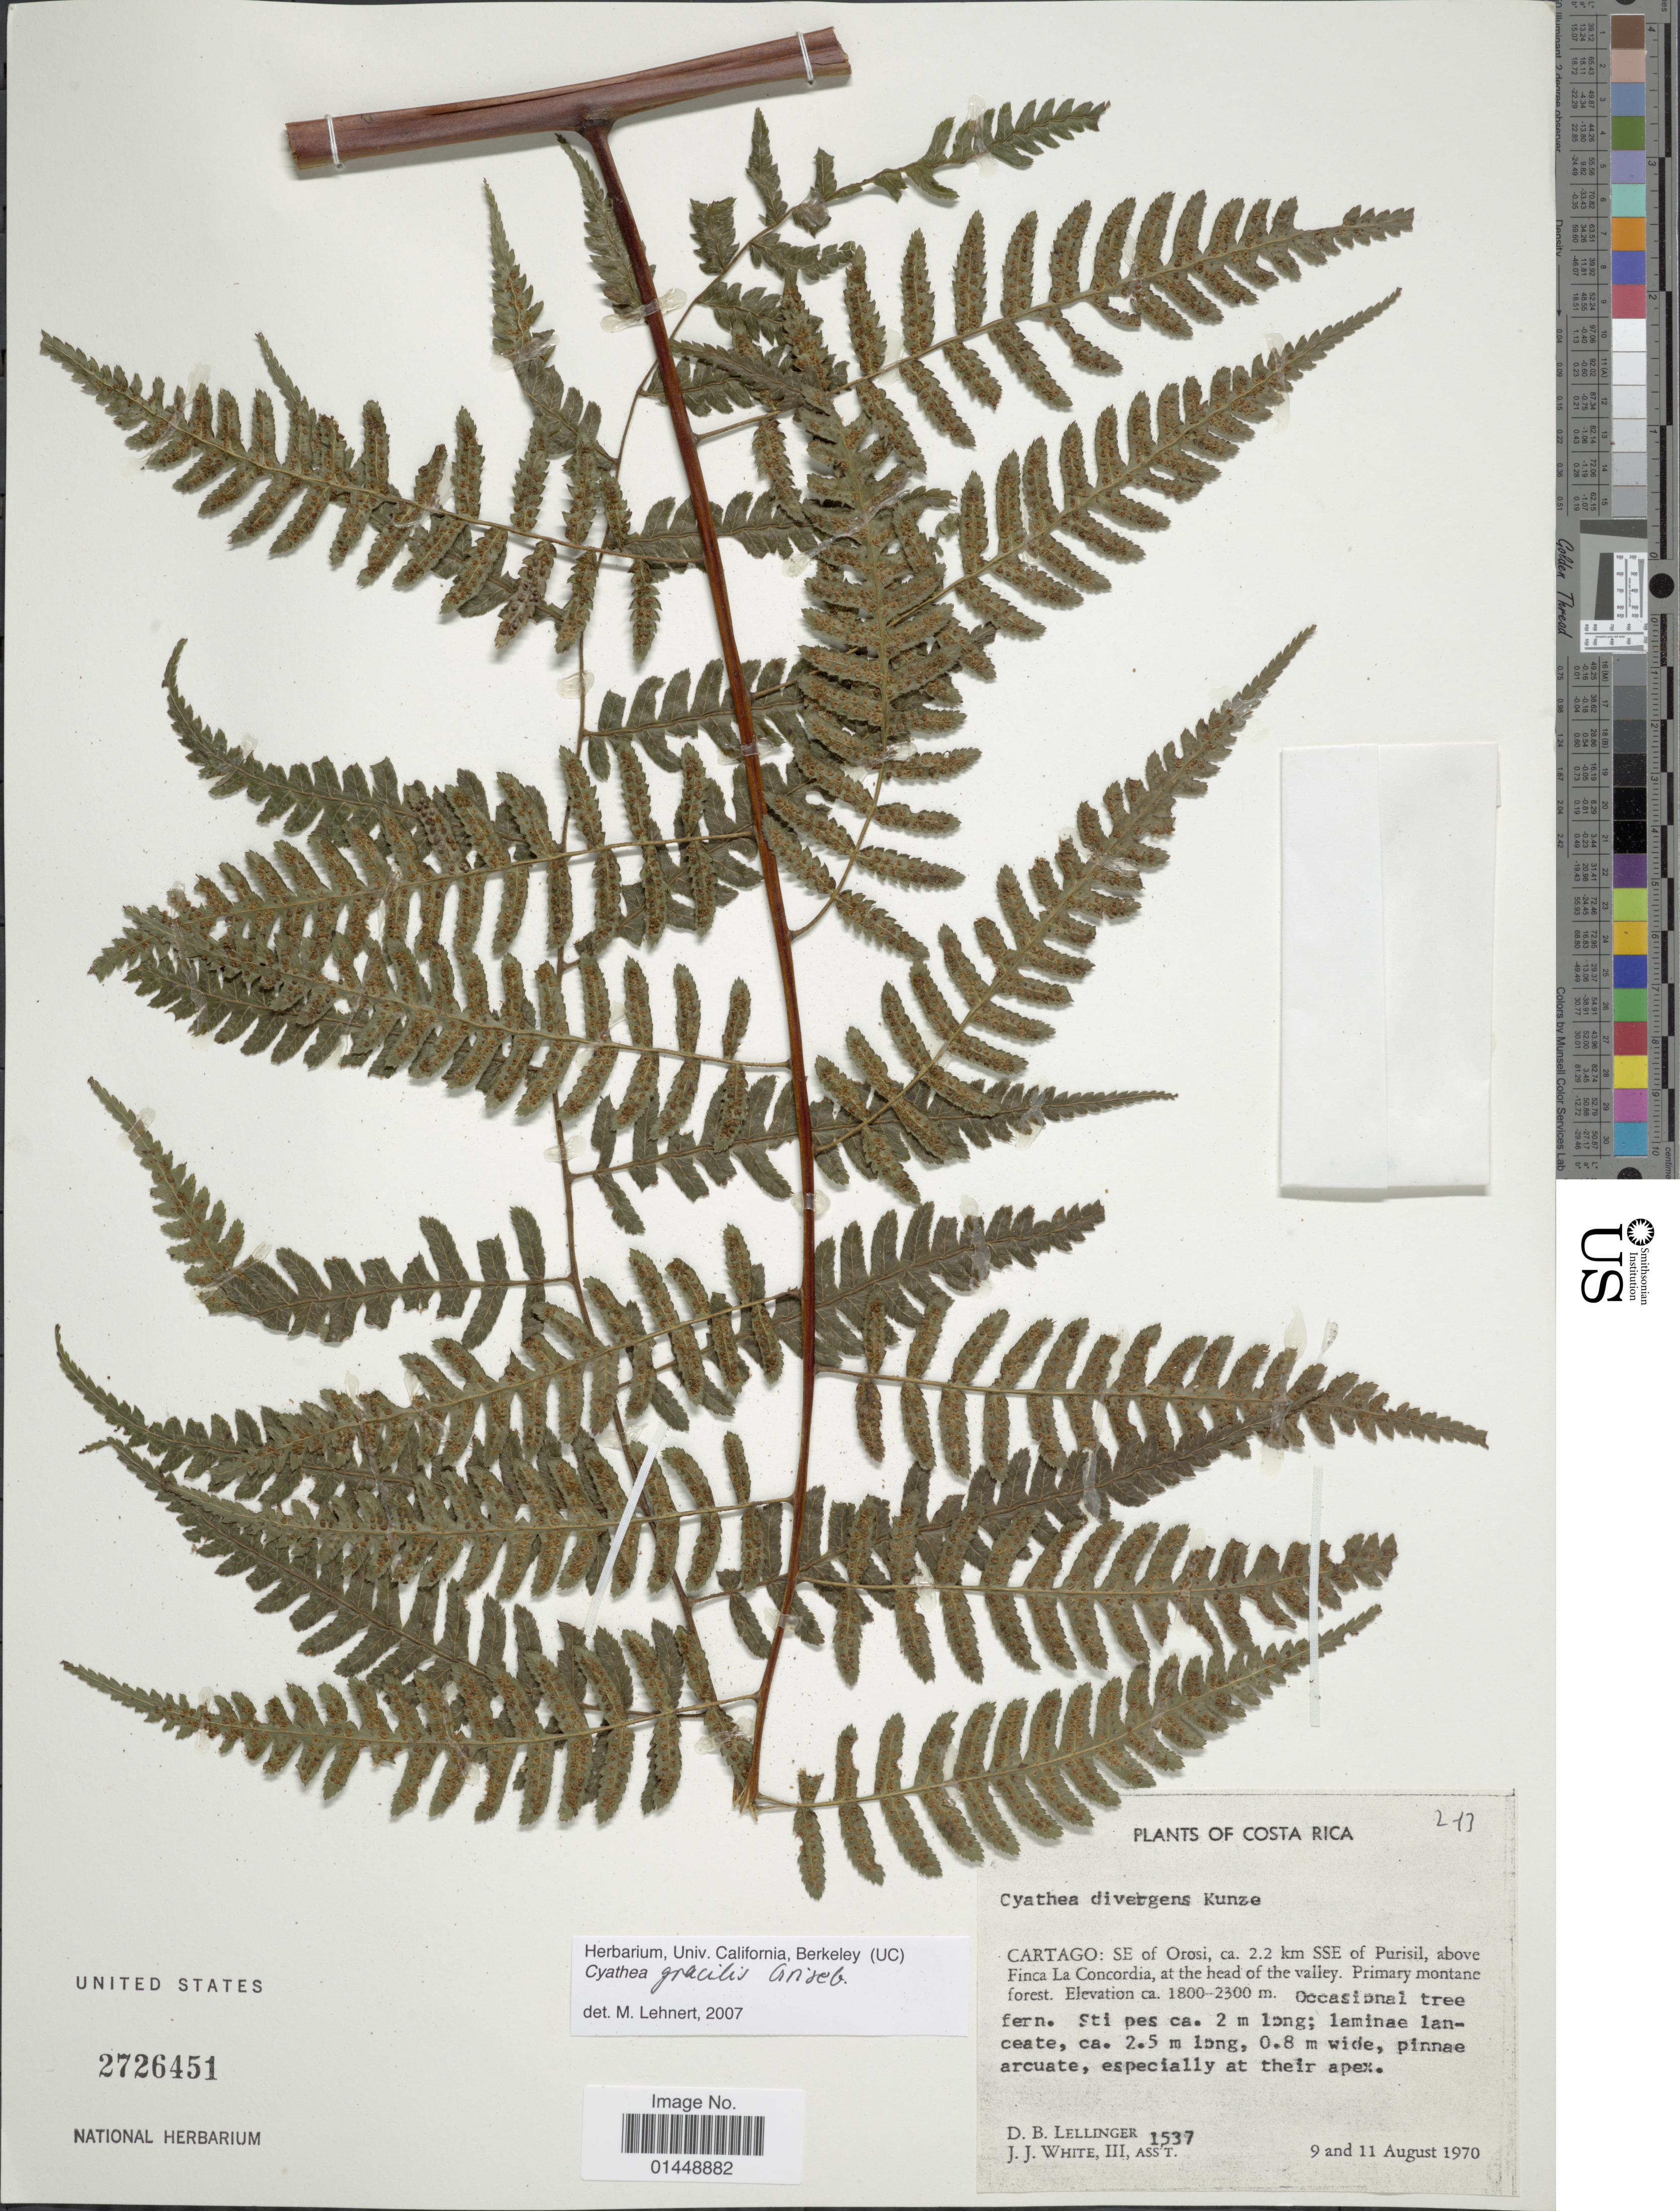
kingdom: Plantae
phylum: Tracheophyta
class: Polypodiopsida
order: Cyatheales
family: Cyatheaceae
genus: Cyathea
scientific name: Cyathea gracilis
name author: Gris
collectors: D. B. Lellinger & J. J. White III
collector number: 1537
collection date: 1970-08-09/1970-08-11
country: Costa Rica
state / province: Cartago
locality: Cartago: SE of Orosi, ca. 2.2 km SSE of Purisil, above Finca La Concordia, at the head of the valley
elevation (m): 1800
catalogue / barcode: US 2726451